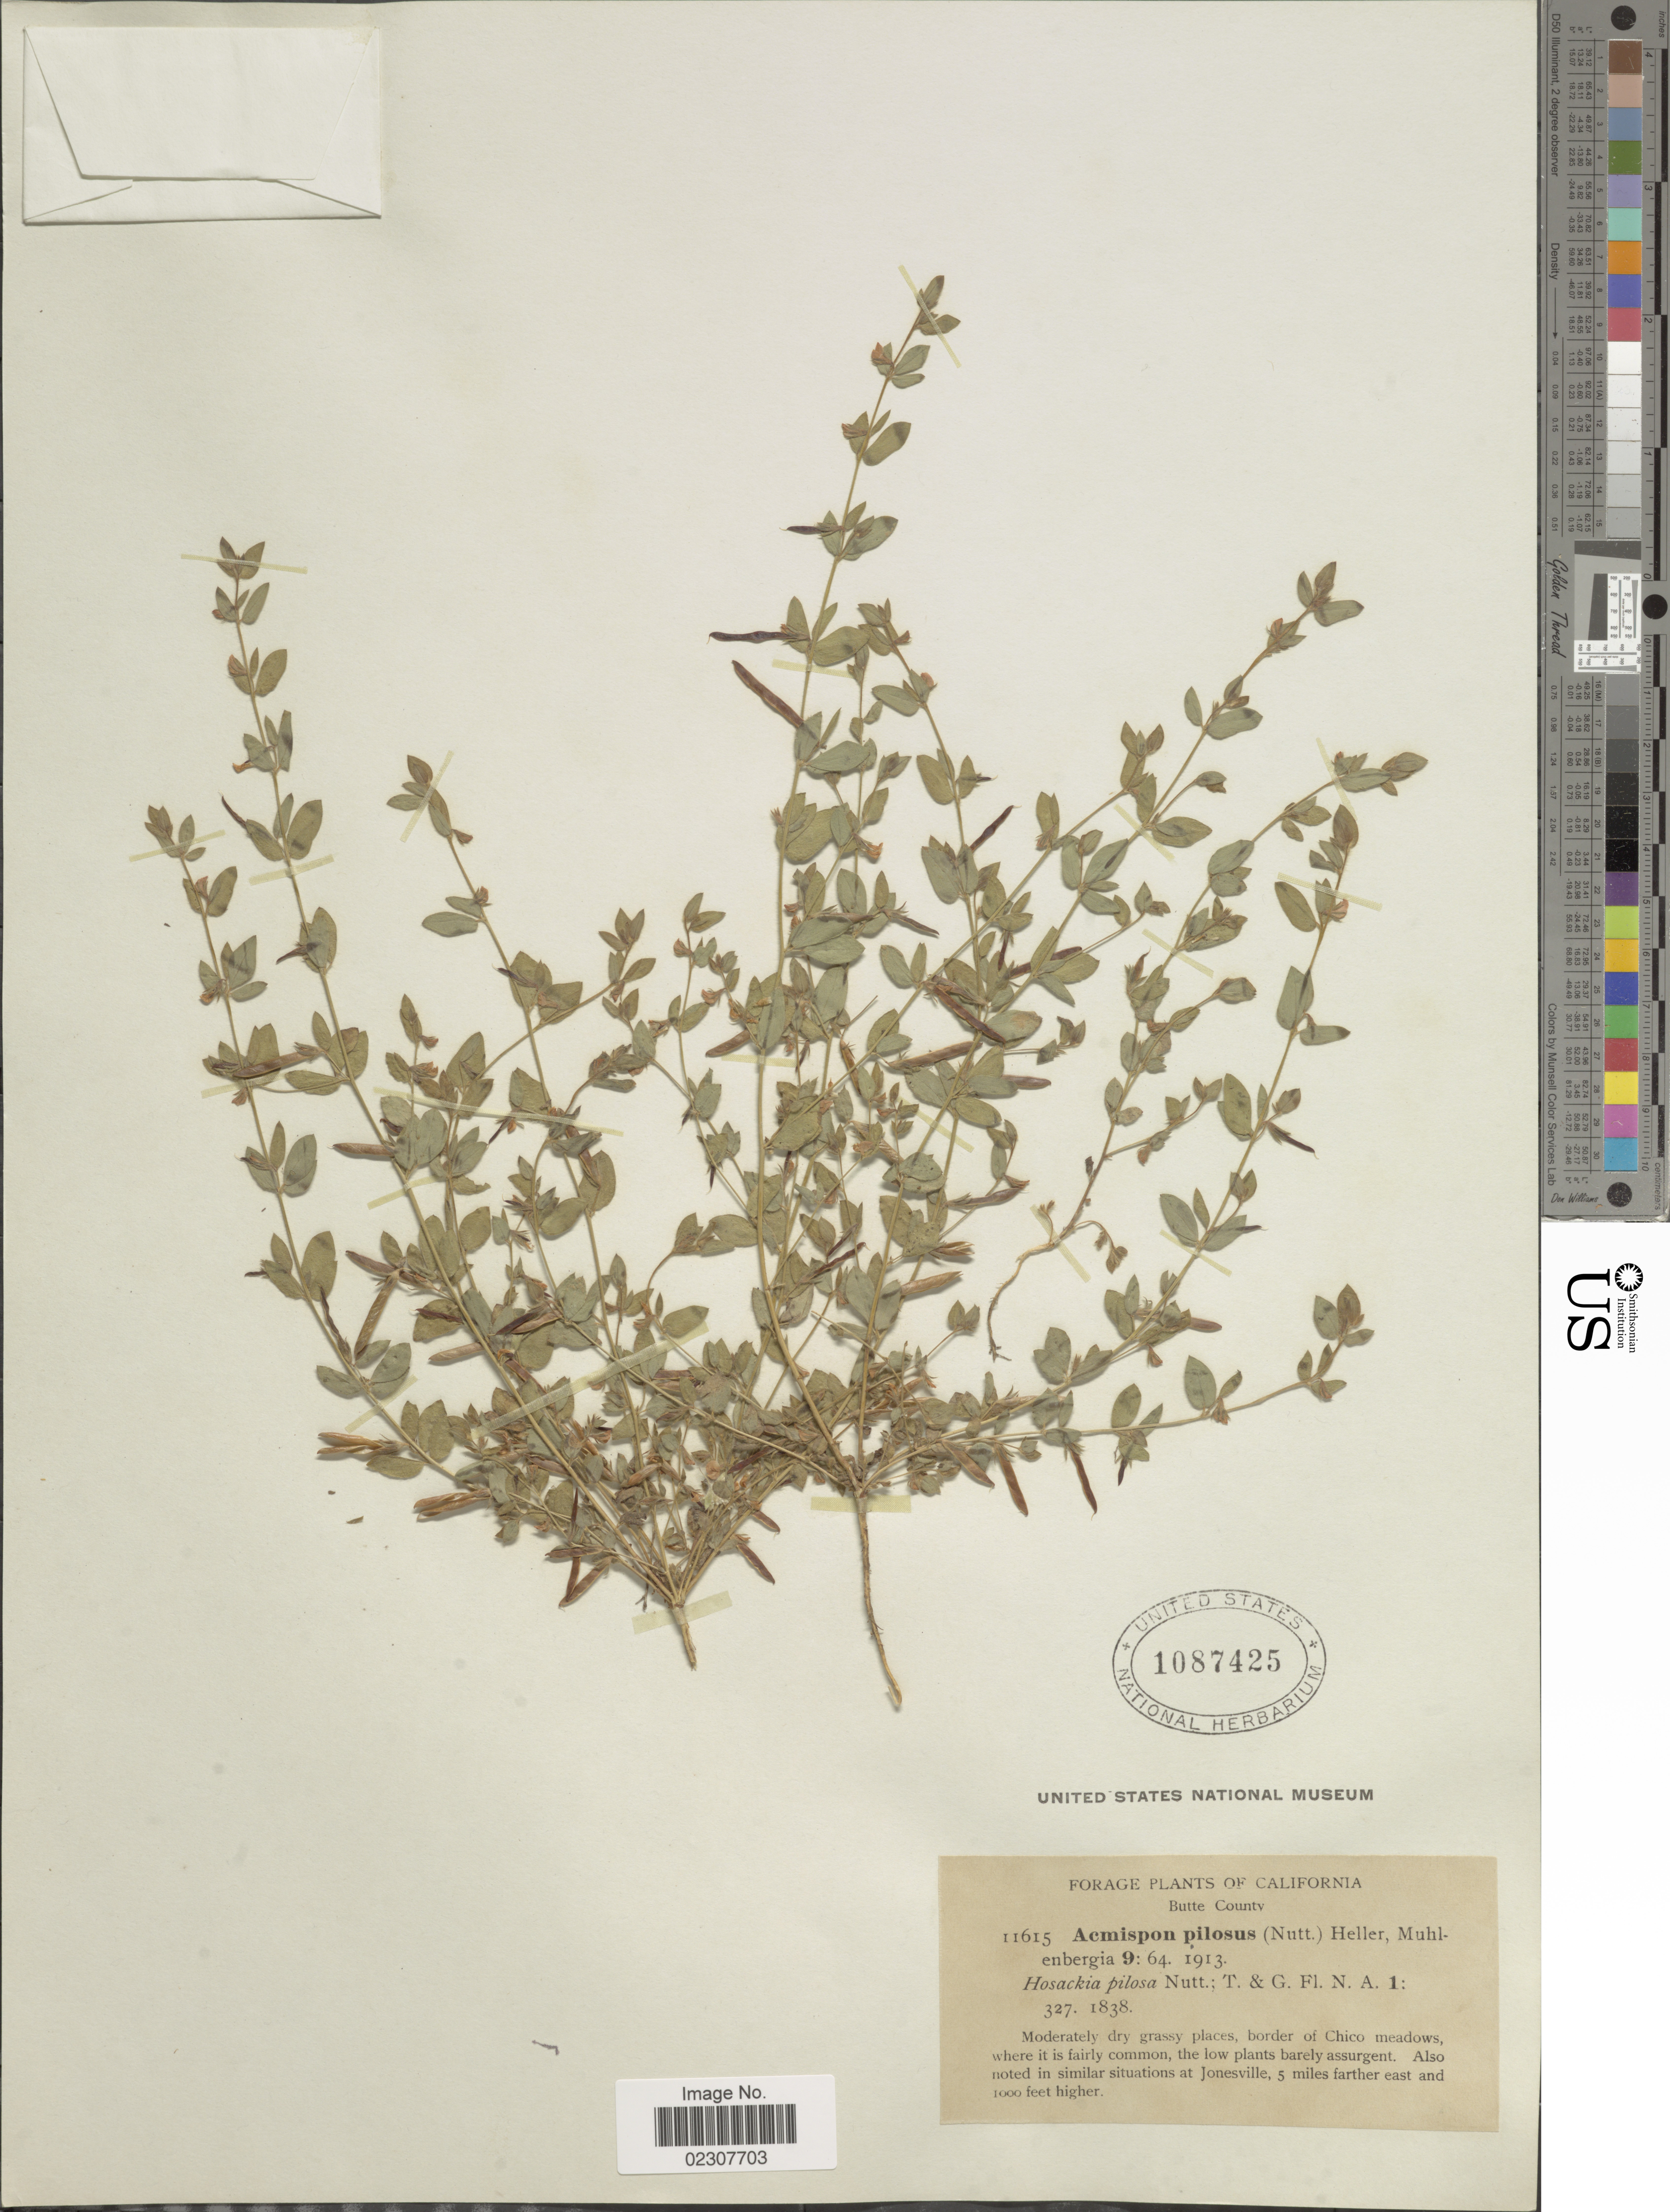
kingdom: Plantae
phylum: Tracheophyta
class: Magnoliopsida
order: Fabales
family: Fabaceae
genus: Acmispon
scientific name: Acmispon pilosus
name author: (Nutt.) A. Heller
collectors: A. A. Heller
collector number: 11615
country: United States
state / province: California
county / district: Butte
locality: Forage of California, Butte County, Moderately dry grassy places, border of Chico meadows, where it is fairly common, the low plants barely assurgent. Also noted in similar situations at Jonesville, 5 miles farther east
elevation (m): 305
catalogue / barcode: US 1087425